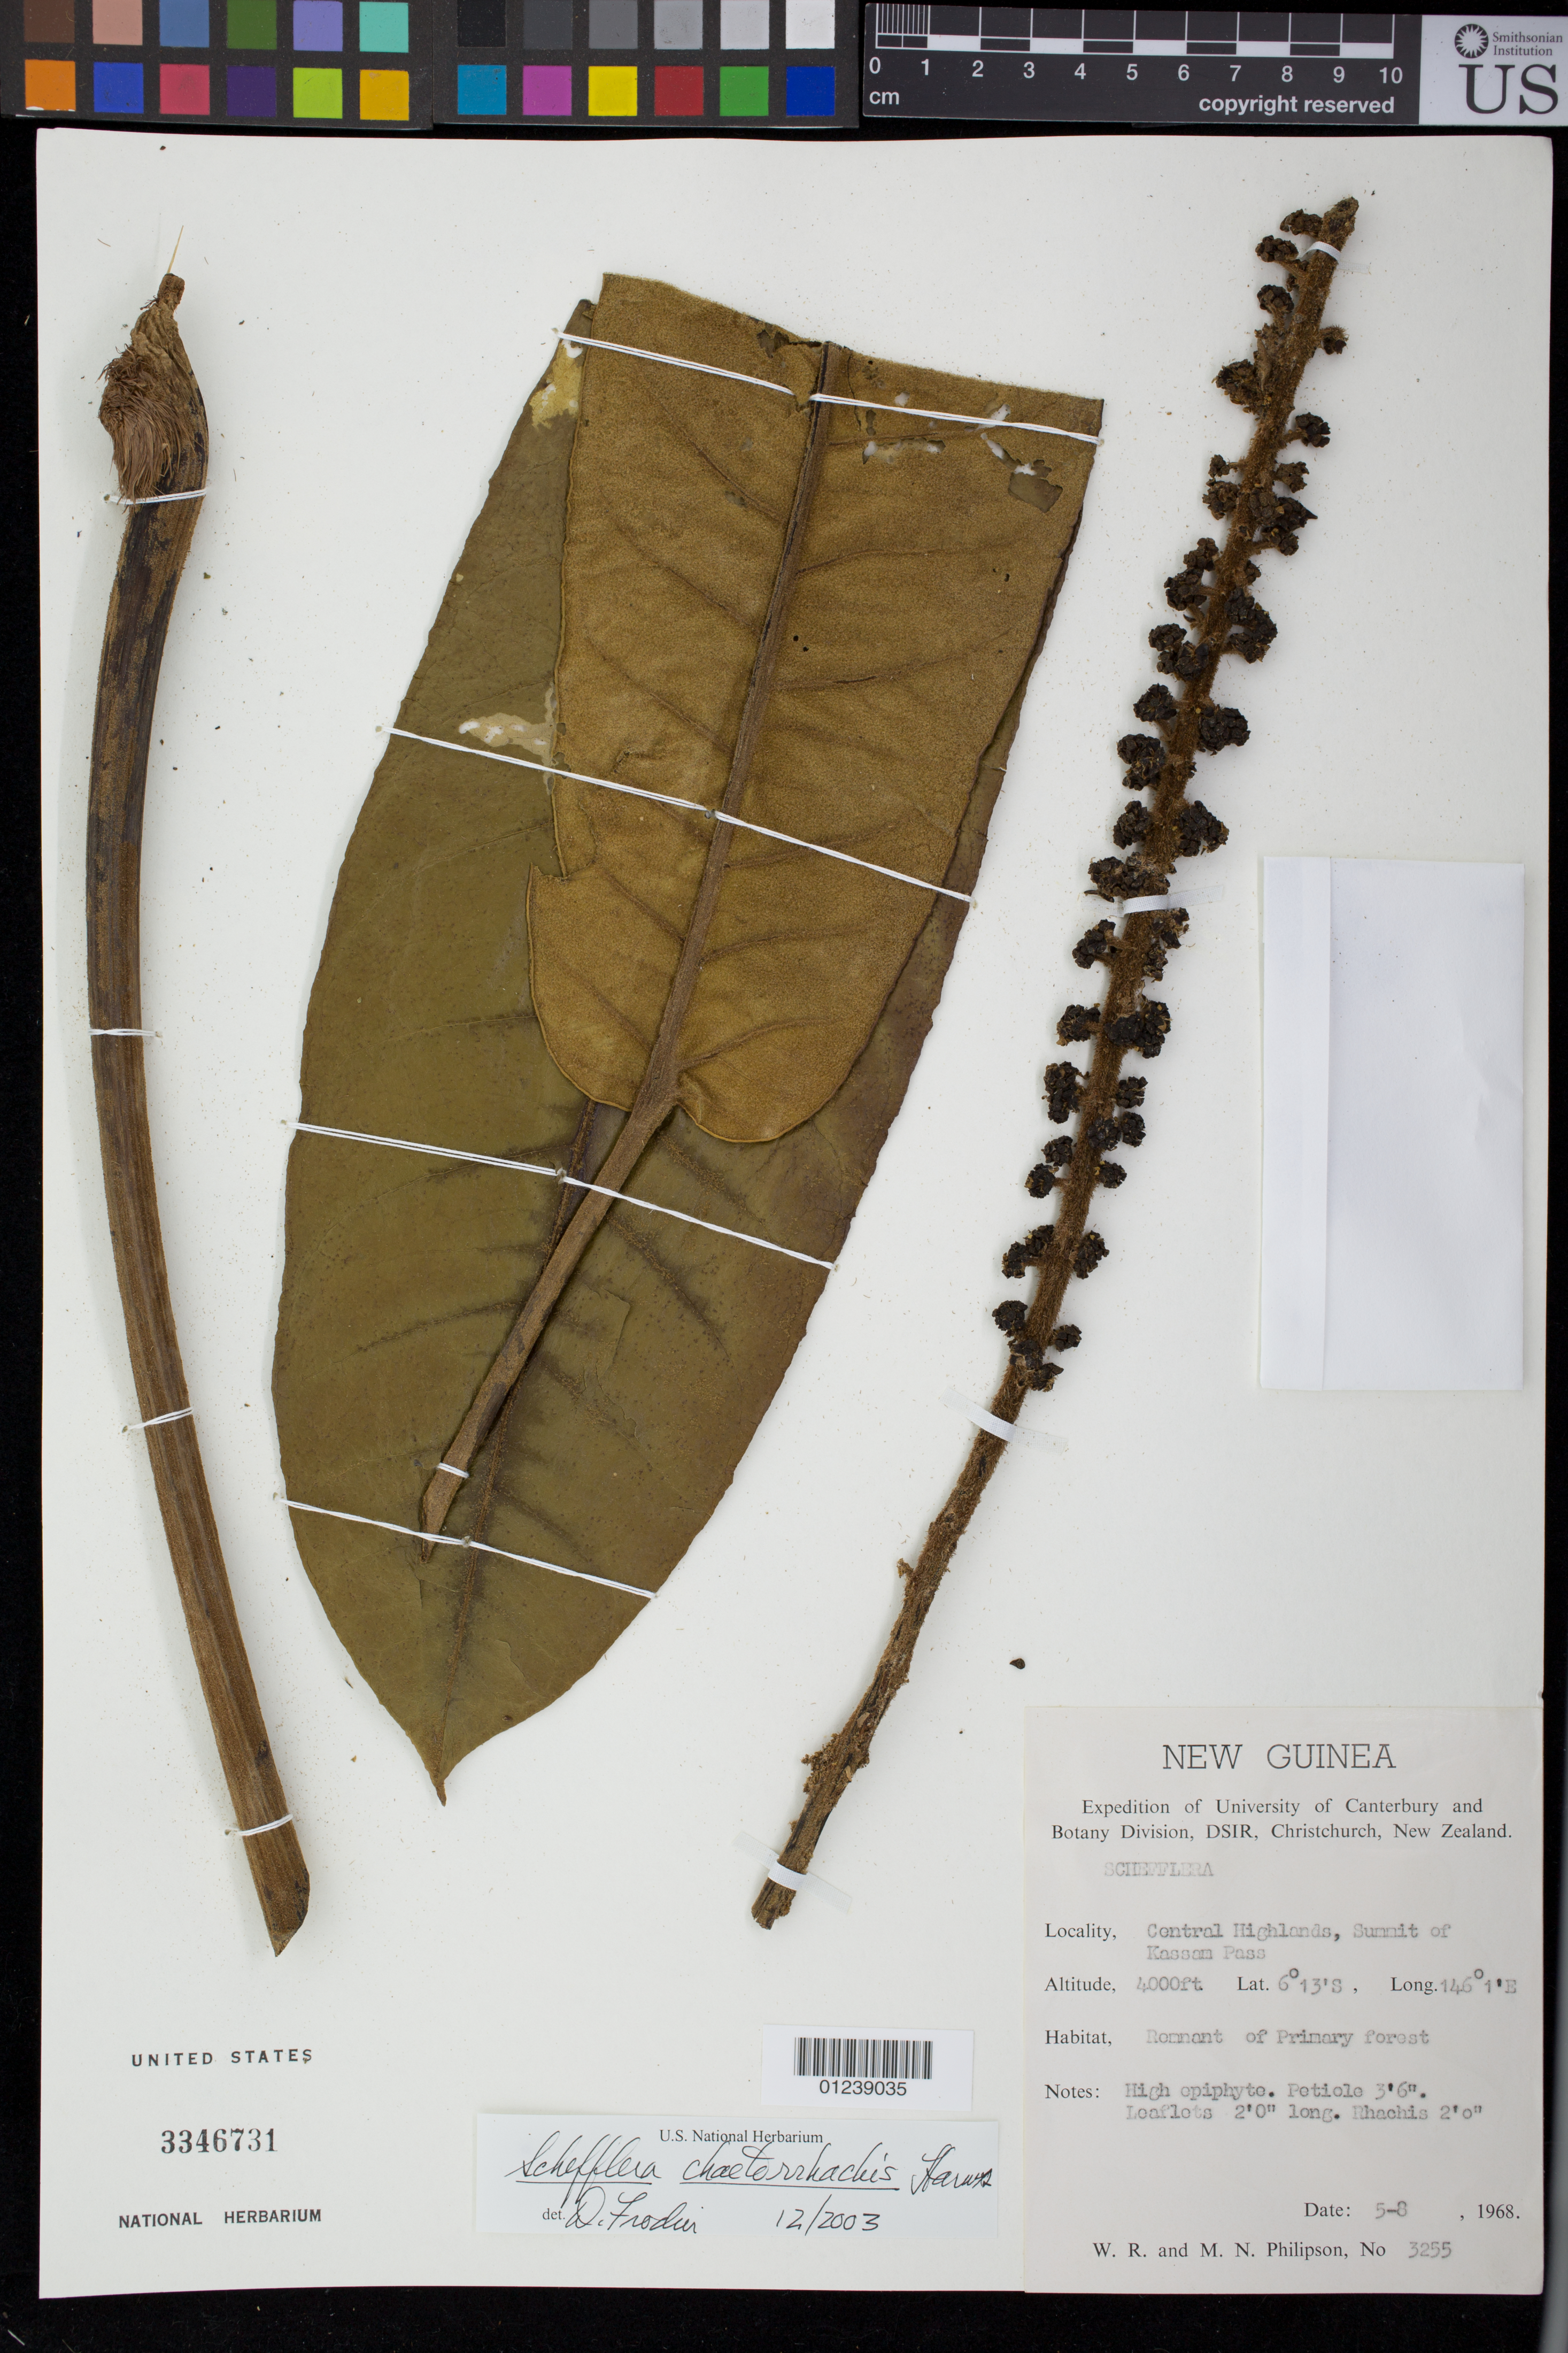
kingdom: Plantae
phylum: Tracheophyta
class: Magnoliopsida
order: Apiales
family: Araliaceae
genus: Heptapleurum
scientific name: Heptapleurum chaetorrhachis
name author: (Harms) Lowry & G. M. Plunkett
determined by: Wagner, W. L., (BOT), Smithsonian Institution - National Museum of Natural History (UNITED STATES)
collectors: W. R. Philipson & M. Philipson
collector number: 3255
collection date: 1968-08-05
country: Papua New Guinea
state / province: Eastern Highlands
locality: Summit of Kassam Pass.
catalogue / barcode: US 3346731